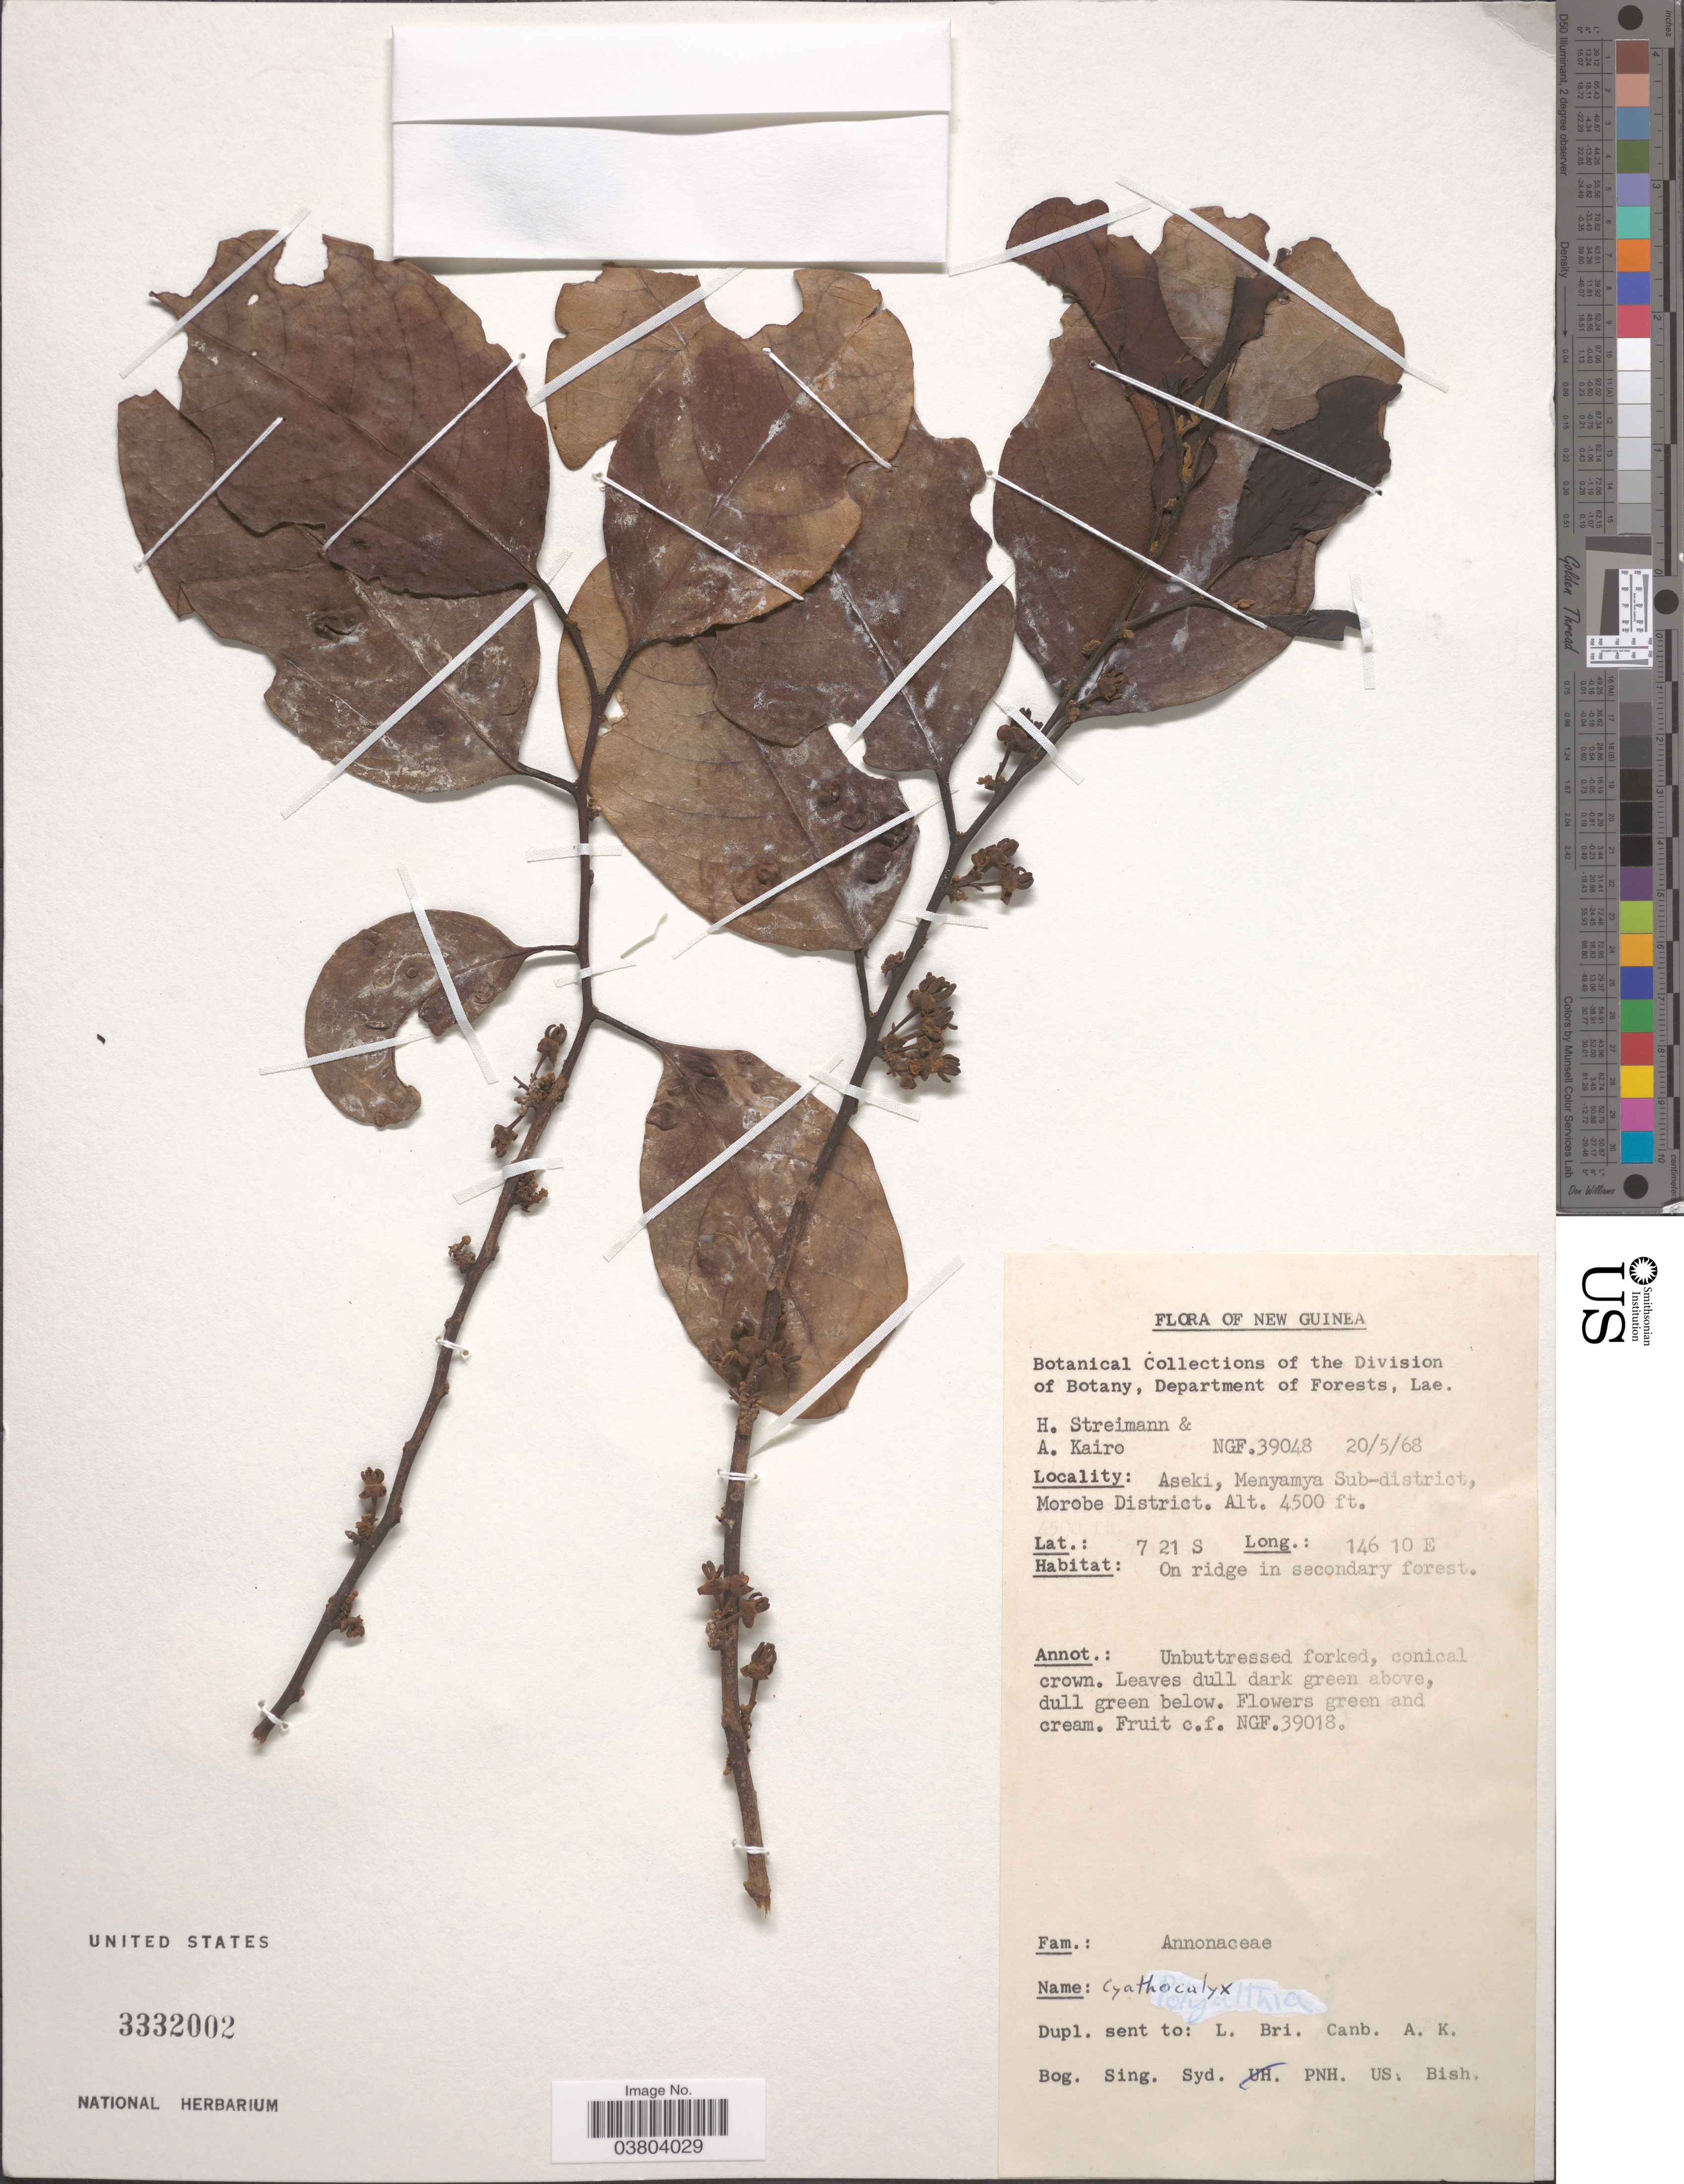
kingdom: Plantae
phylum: Tracheophyta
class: Magnoliopsida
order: Magnoliales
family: Annonaceae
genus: Cyathocalyx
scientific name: Cyathocalyx sp.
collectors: H. Streimann & A. Kairo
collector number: NGF 39048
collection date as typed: Transcribed d/m/y: 20/5/68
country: Papua New Guinea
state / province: Morobe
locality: Aseki, Menyamya Sub-district, Morobe District.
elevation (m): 1372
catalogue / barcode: US 3332002